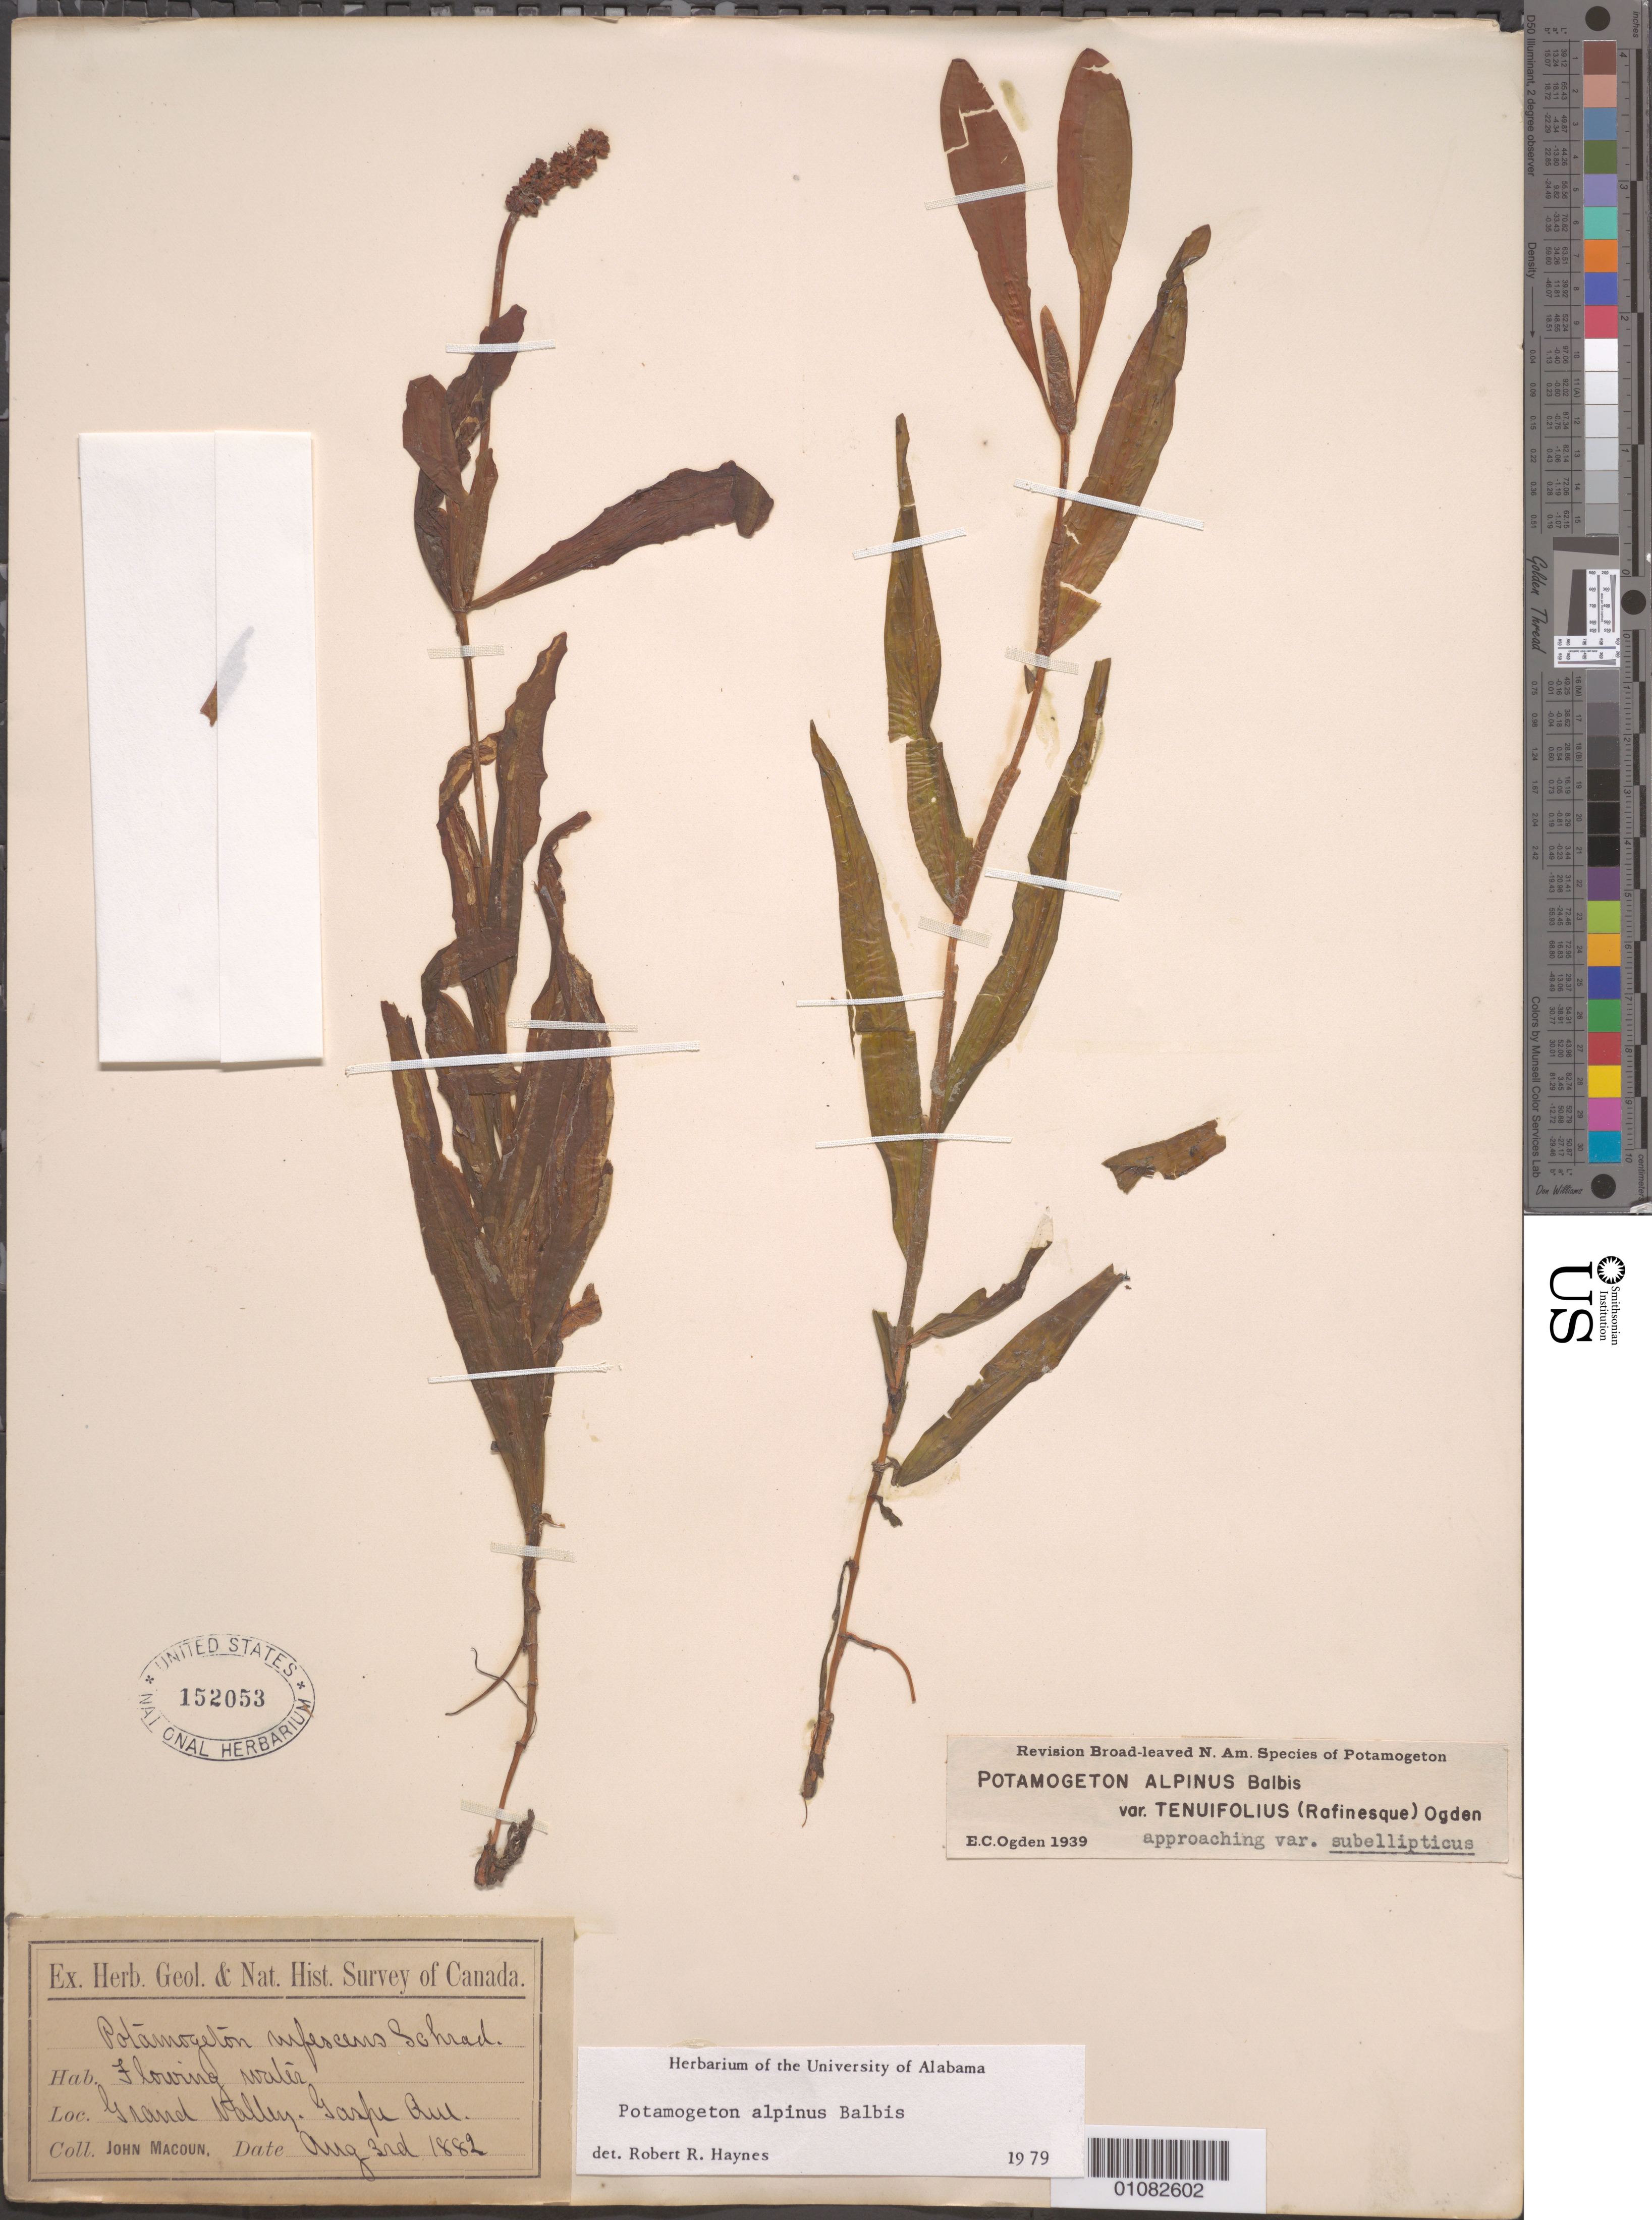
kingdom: Plantae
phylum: Tracheophyta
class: Liliopsida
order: Alismatales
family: Potamogetonaceae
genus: Potamogeton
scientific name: Potamogeton alpinus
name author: Balb.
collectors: J. Macoun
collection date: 1882-08-03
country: Canada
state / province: Quebec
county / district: Gaspe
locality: Grand Valley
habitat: Flowing water.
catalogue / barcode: US 152053